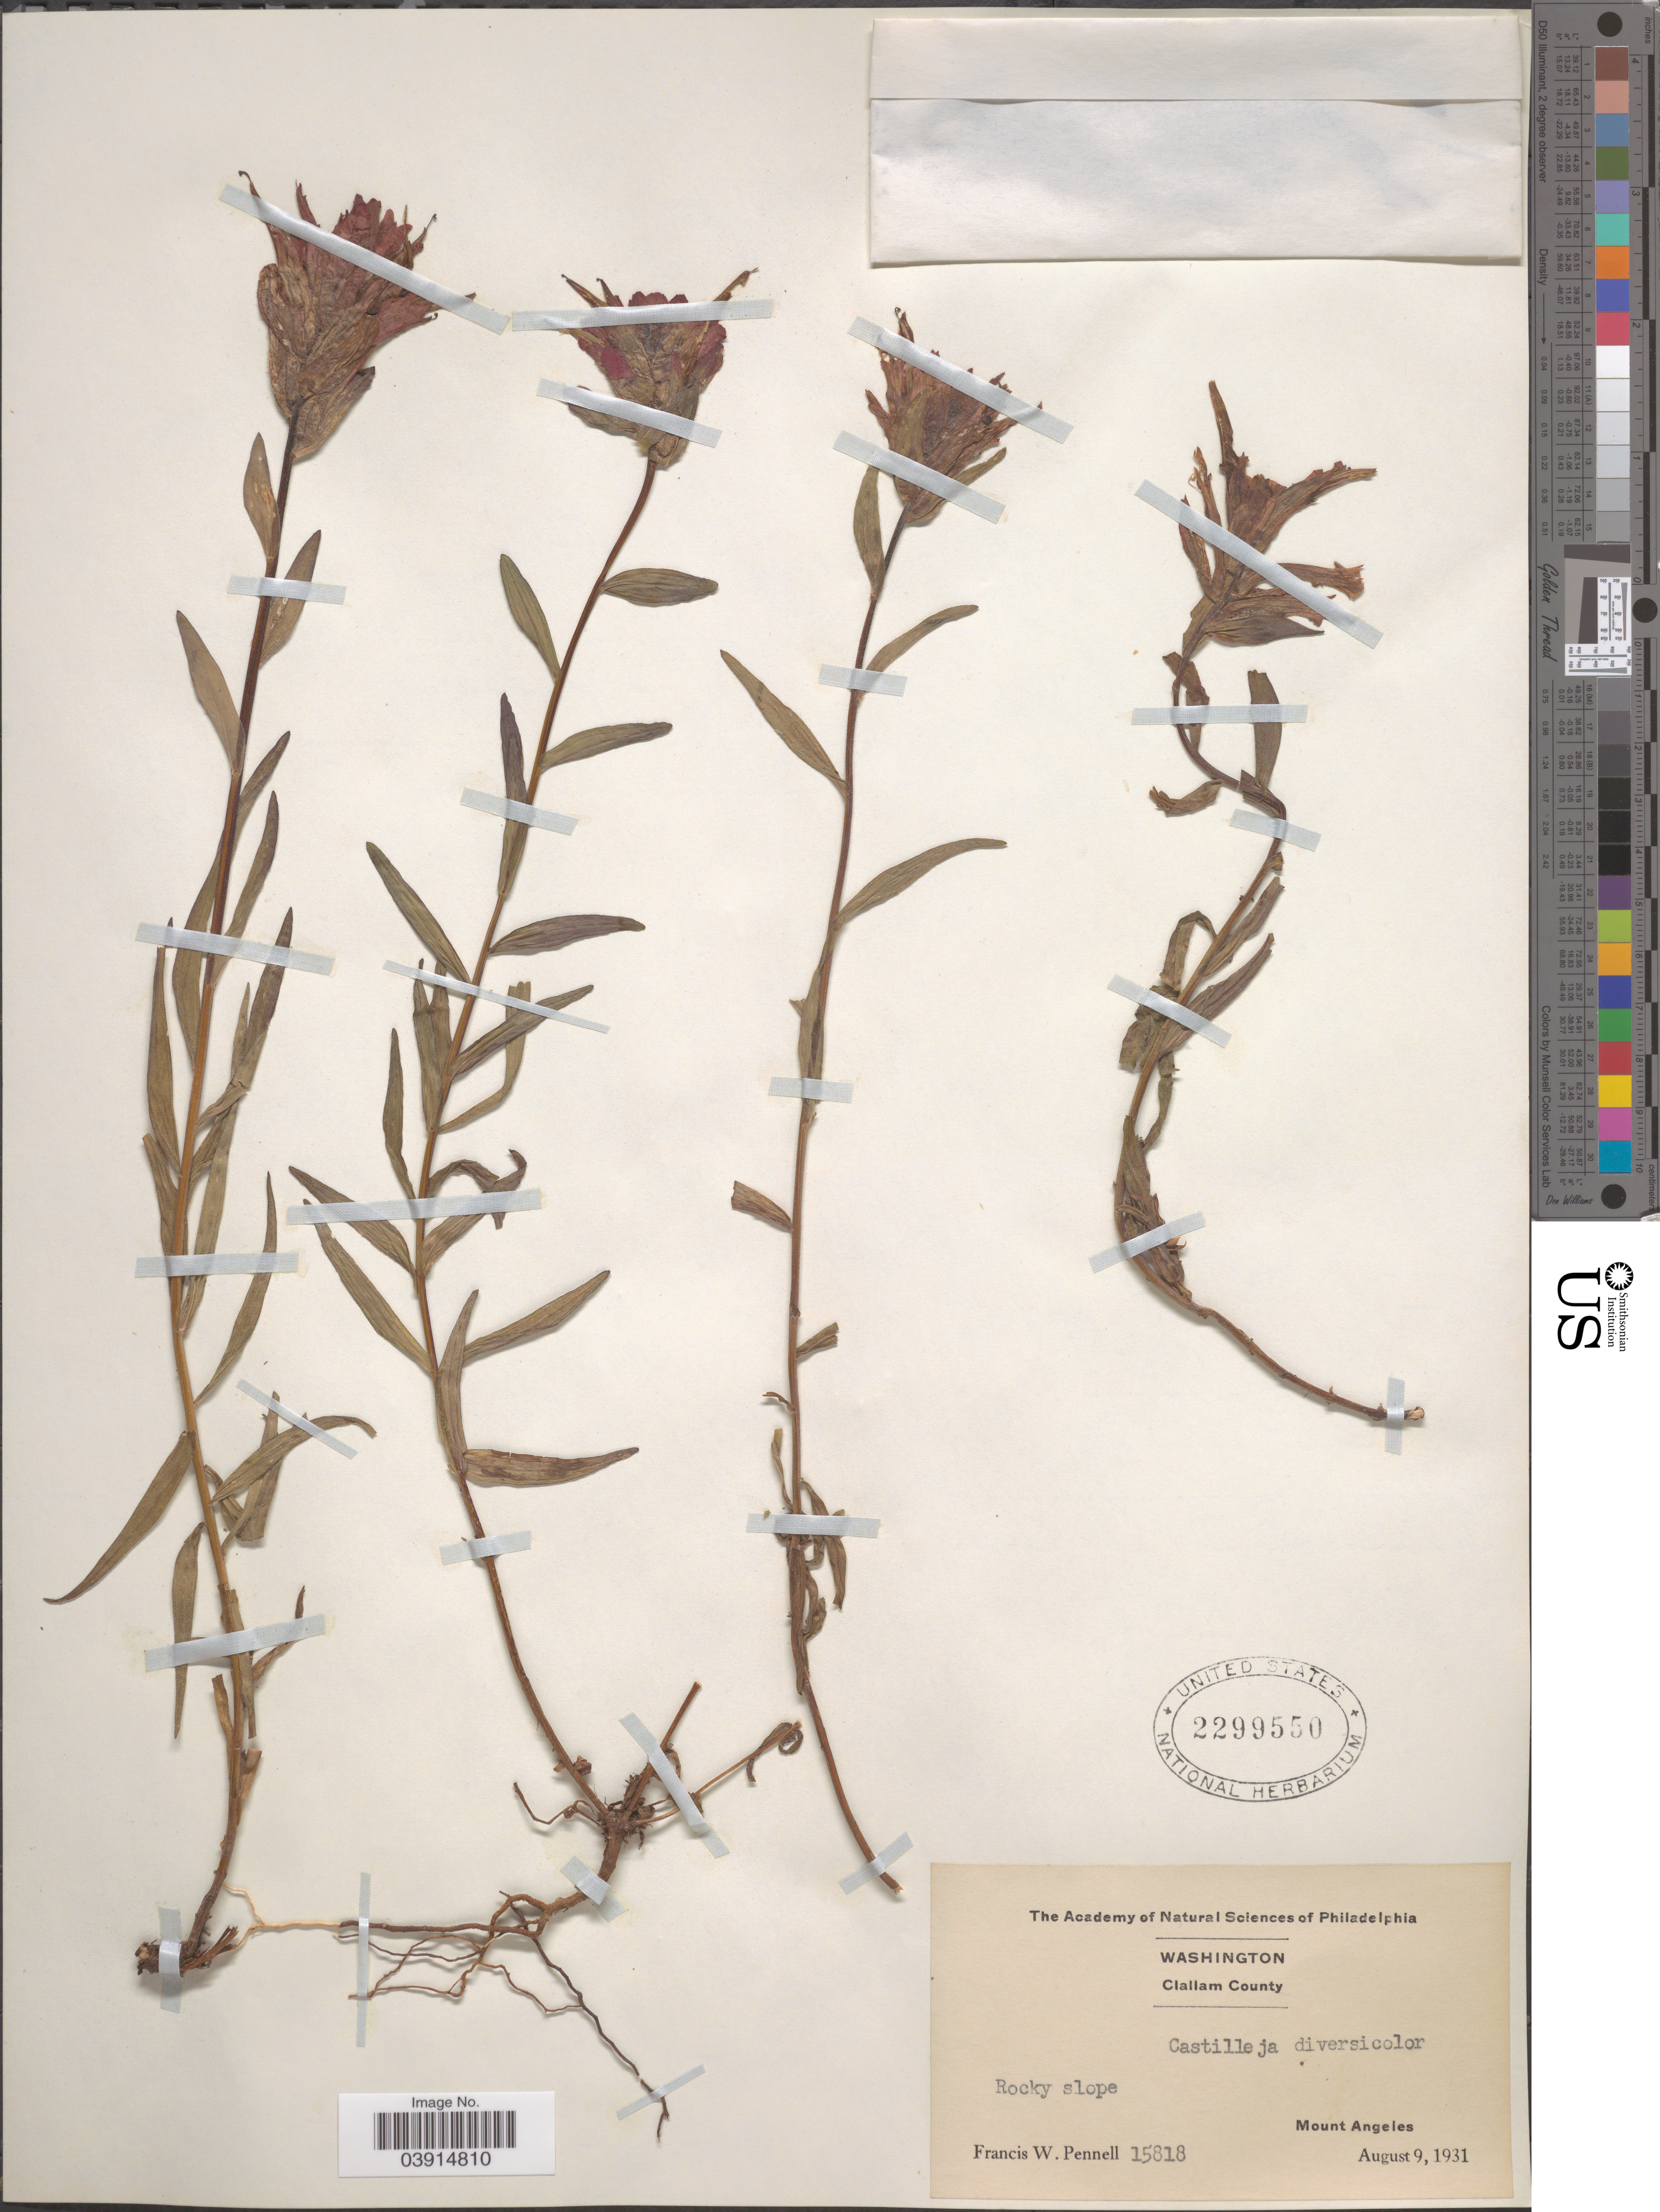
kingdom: Plantae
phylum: Tracheophyta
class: Magnoliopsida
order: Lamiales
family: Orobanchaceae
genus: Castilleja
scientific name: Castilleja sp.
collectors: F. W. Pennell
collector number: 15818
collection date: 1931-08-09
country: United States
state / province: Washington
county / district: Clallam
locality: Clallam County. Rocky slope. Mount Angeles.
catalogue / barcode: US 2299550